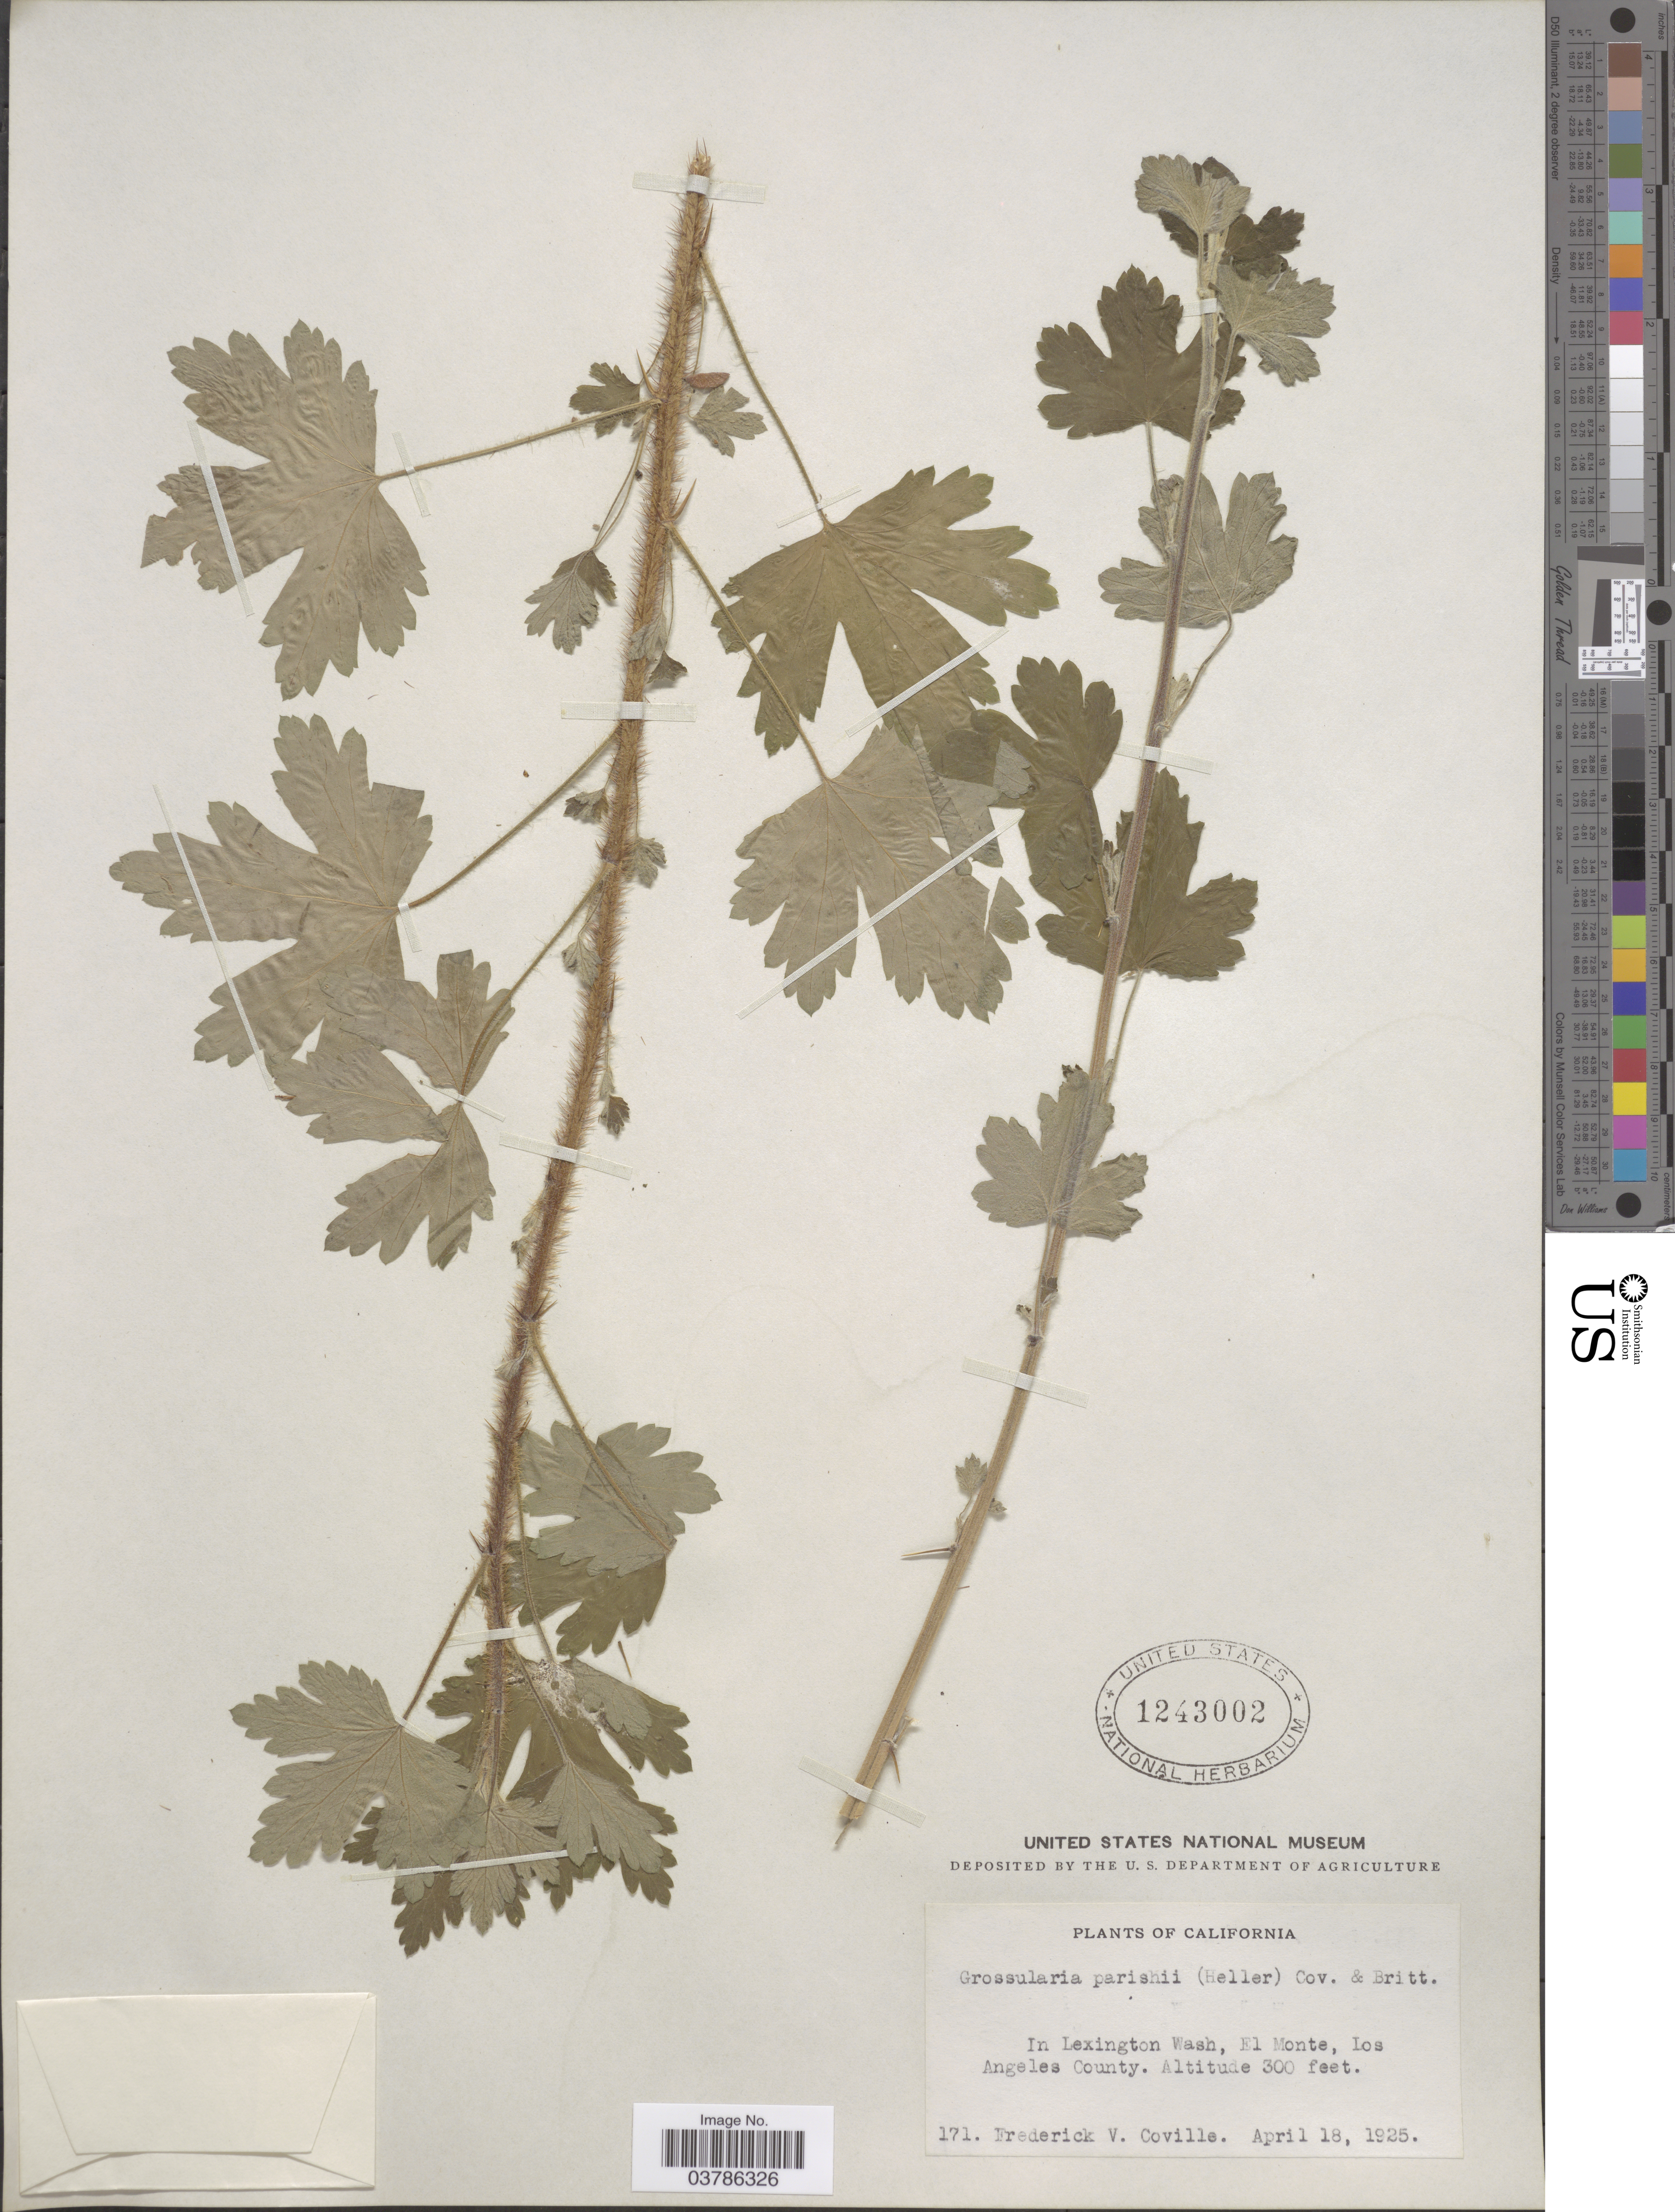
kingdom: Plantae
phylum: Tracheophyta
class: Magnoliopsida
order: Saxifragales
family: Grossulariaceae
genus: Ribes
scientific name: Ribes divaricatum var. parishii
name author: (A. Heller) Jeps.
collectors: F. V. Coville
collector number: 171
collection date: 1925-04-18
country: United States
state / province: California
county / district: Los Angeles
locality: In Lexington Wash, El Monte, Los Angeles County.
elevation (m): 91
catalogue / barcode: US 1243002